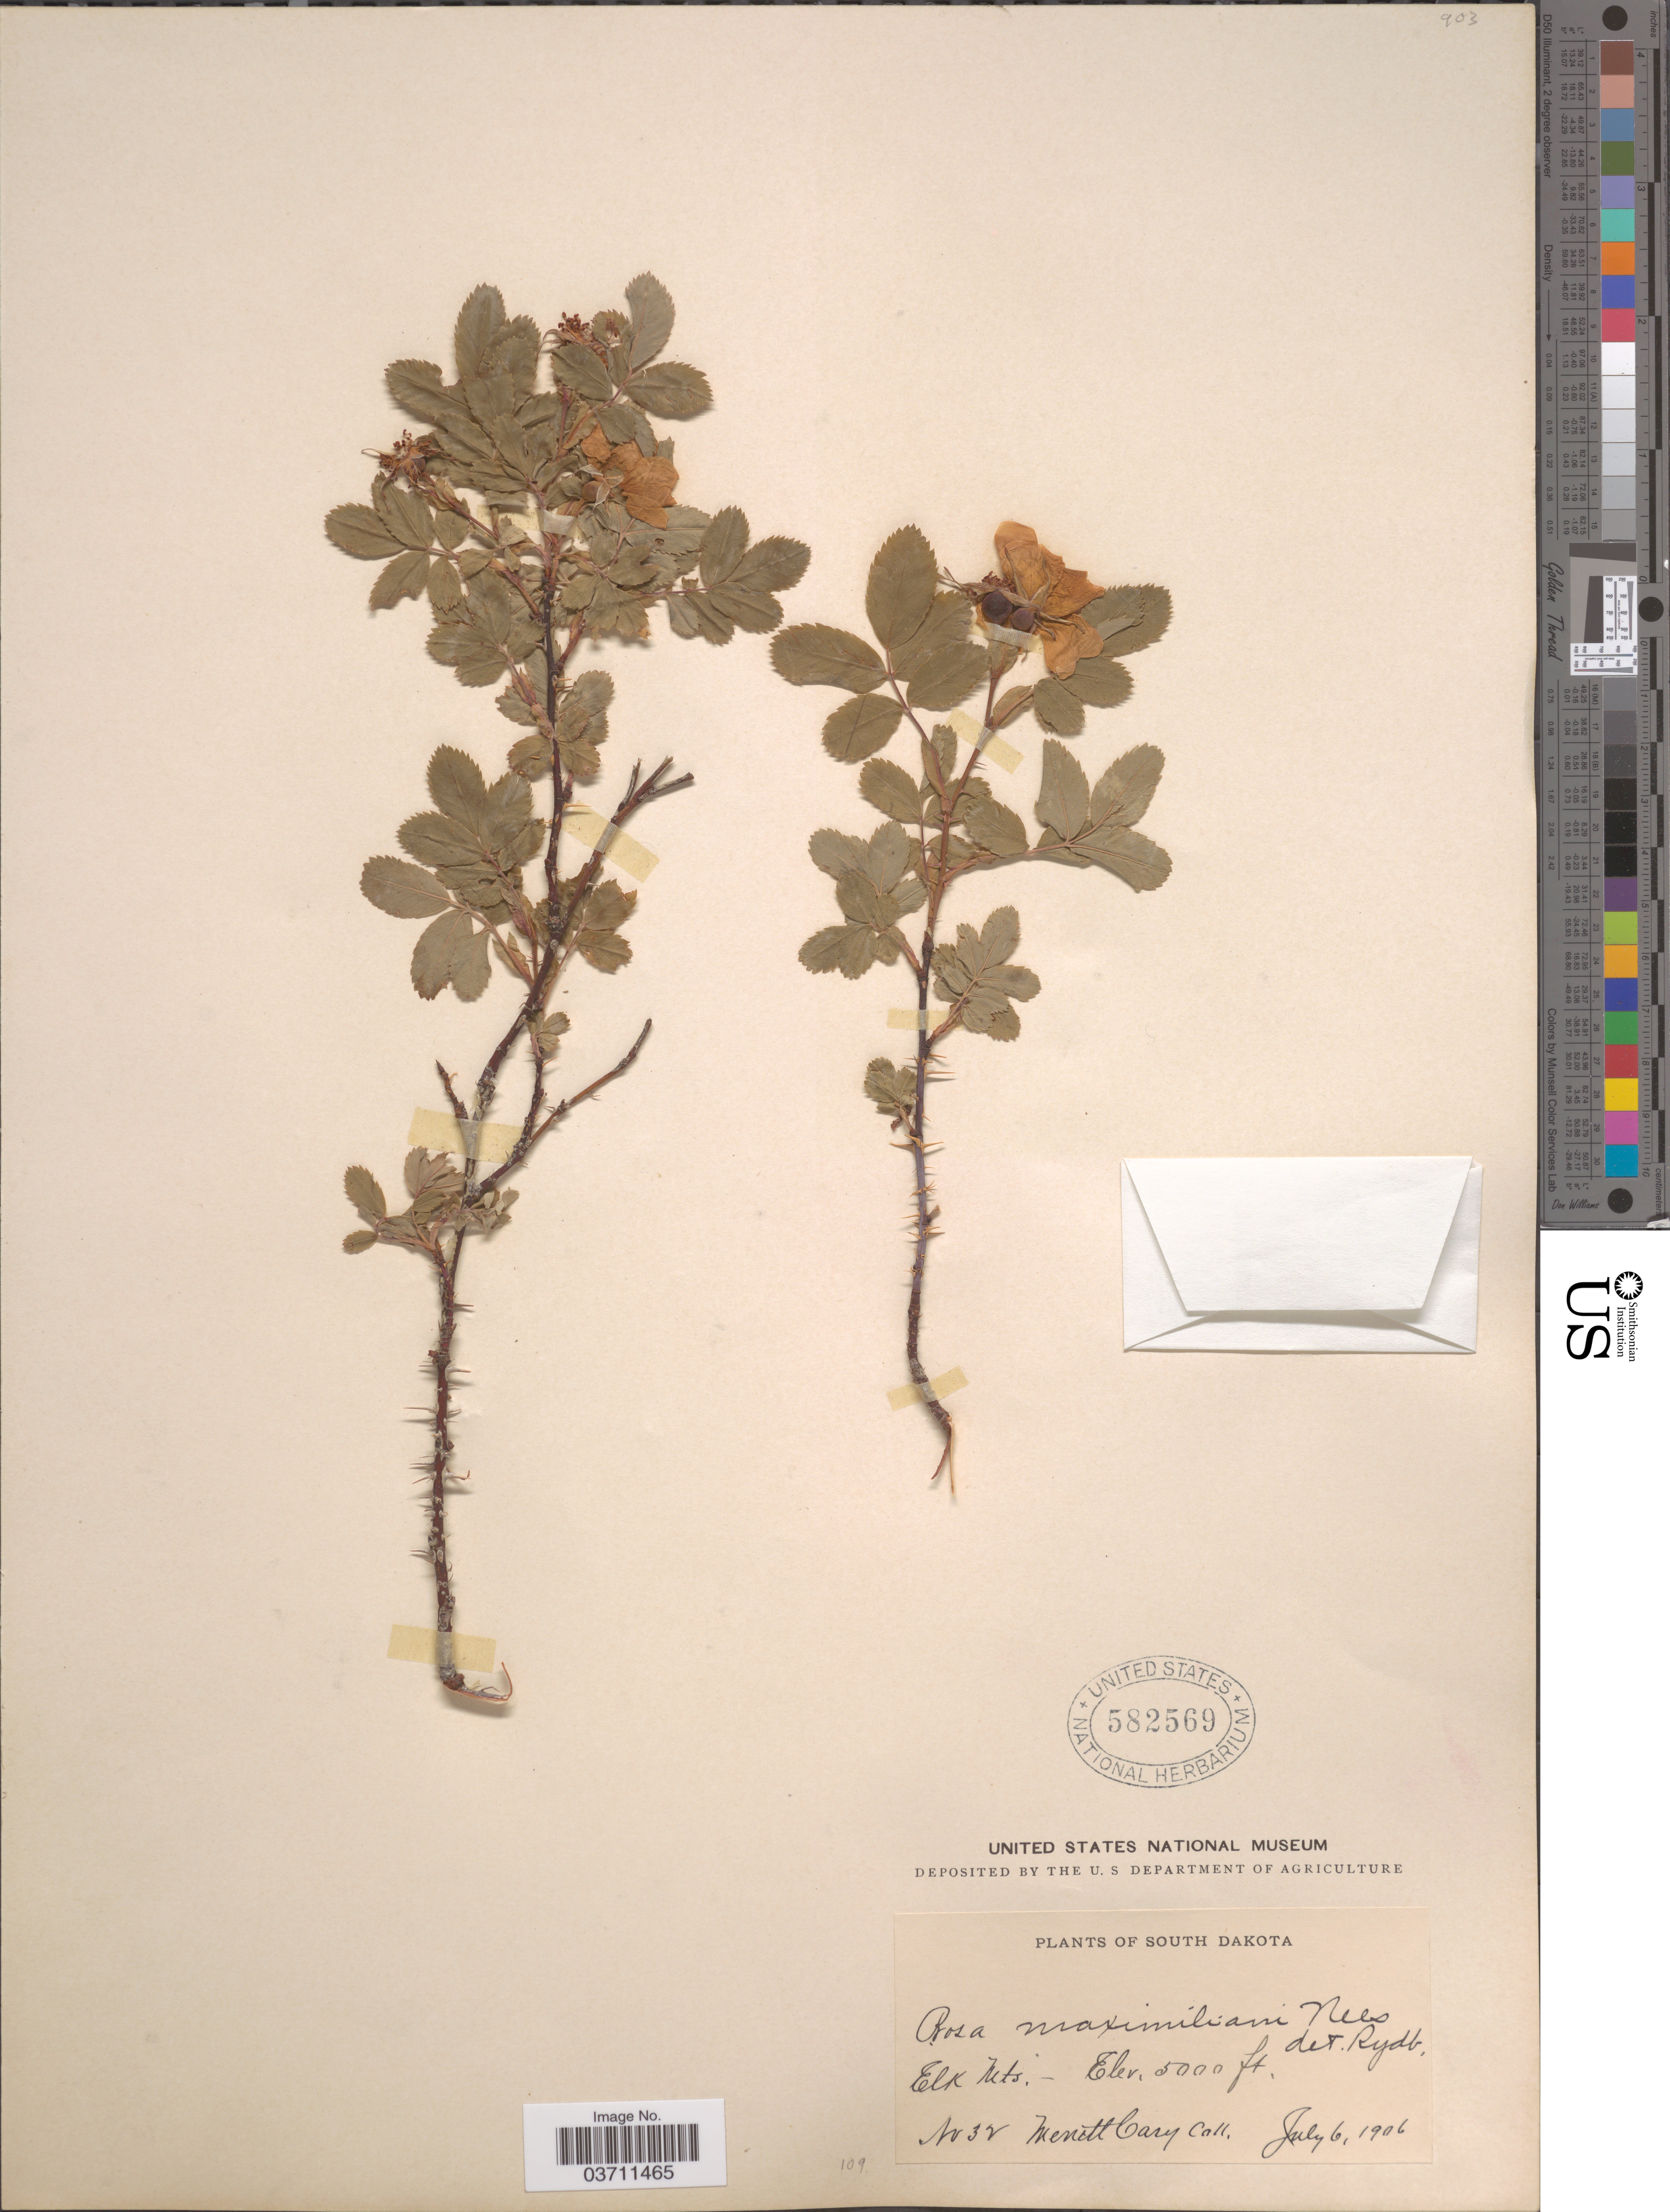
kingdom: Plantae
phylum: Tracheophyta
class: Magnoliopsida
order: Rosales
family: Rosaceae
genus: Rosa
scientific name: Rosa maximiliani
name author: Nees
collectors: M. Cary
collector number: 32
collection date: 1906-07-06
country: United States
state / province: South Dakota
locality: Elk Mts.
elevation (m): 1524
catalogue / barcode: US 582569